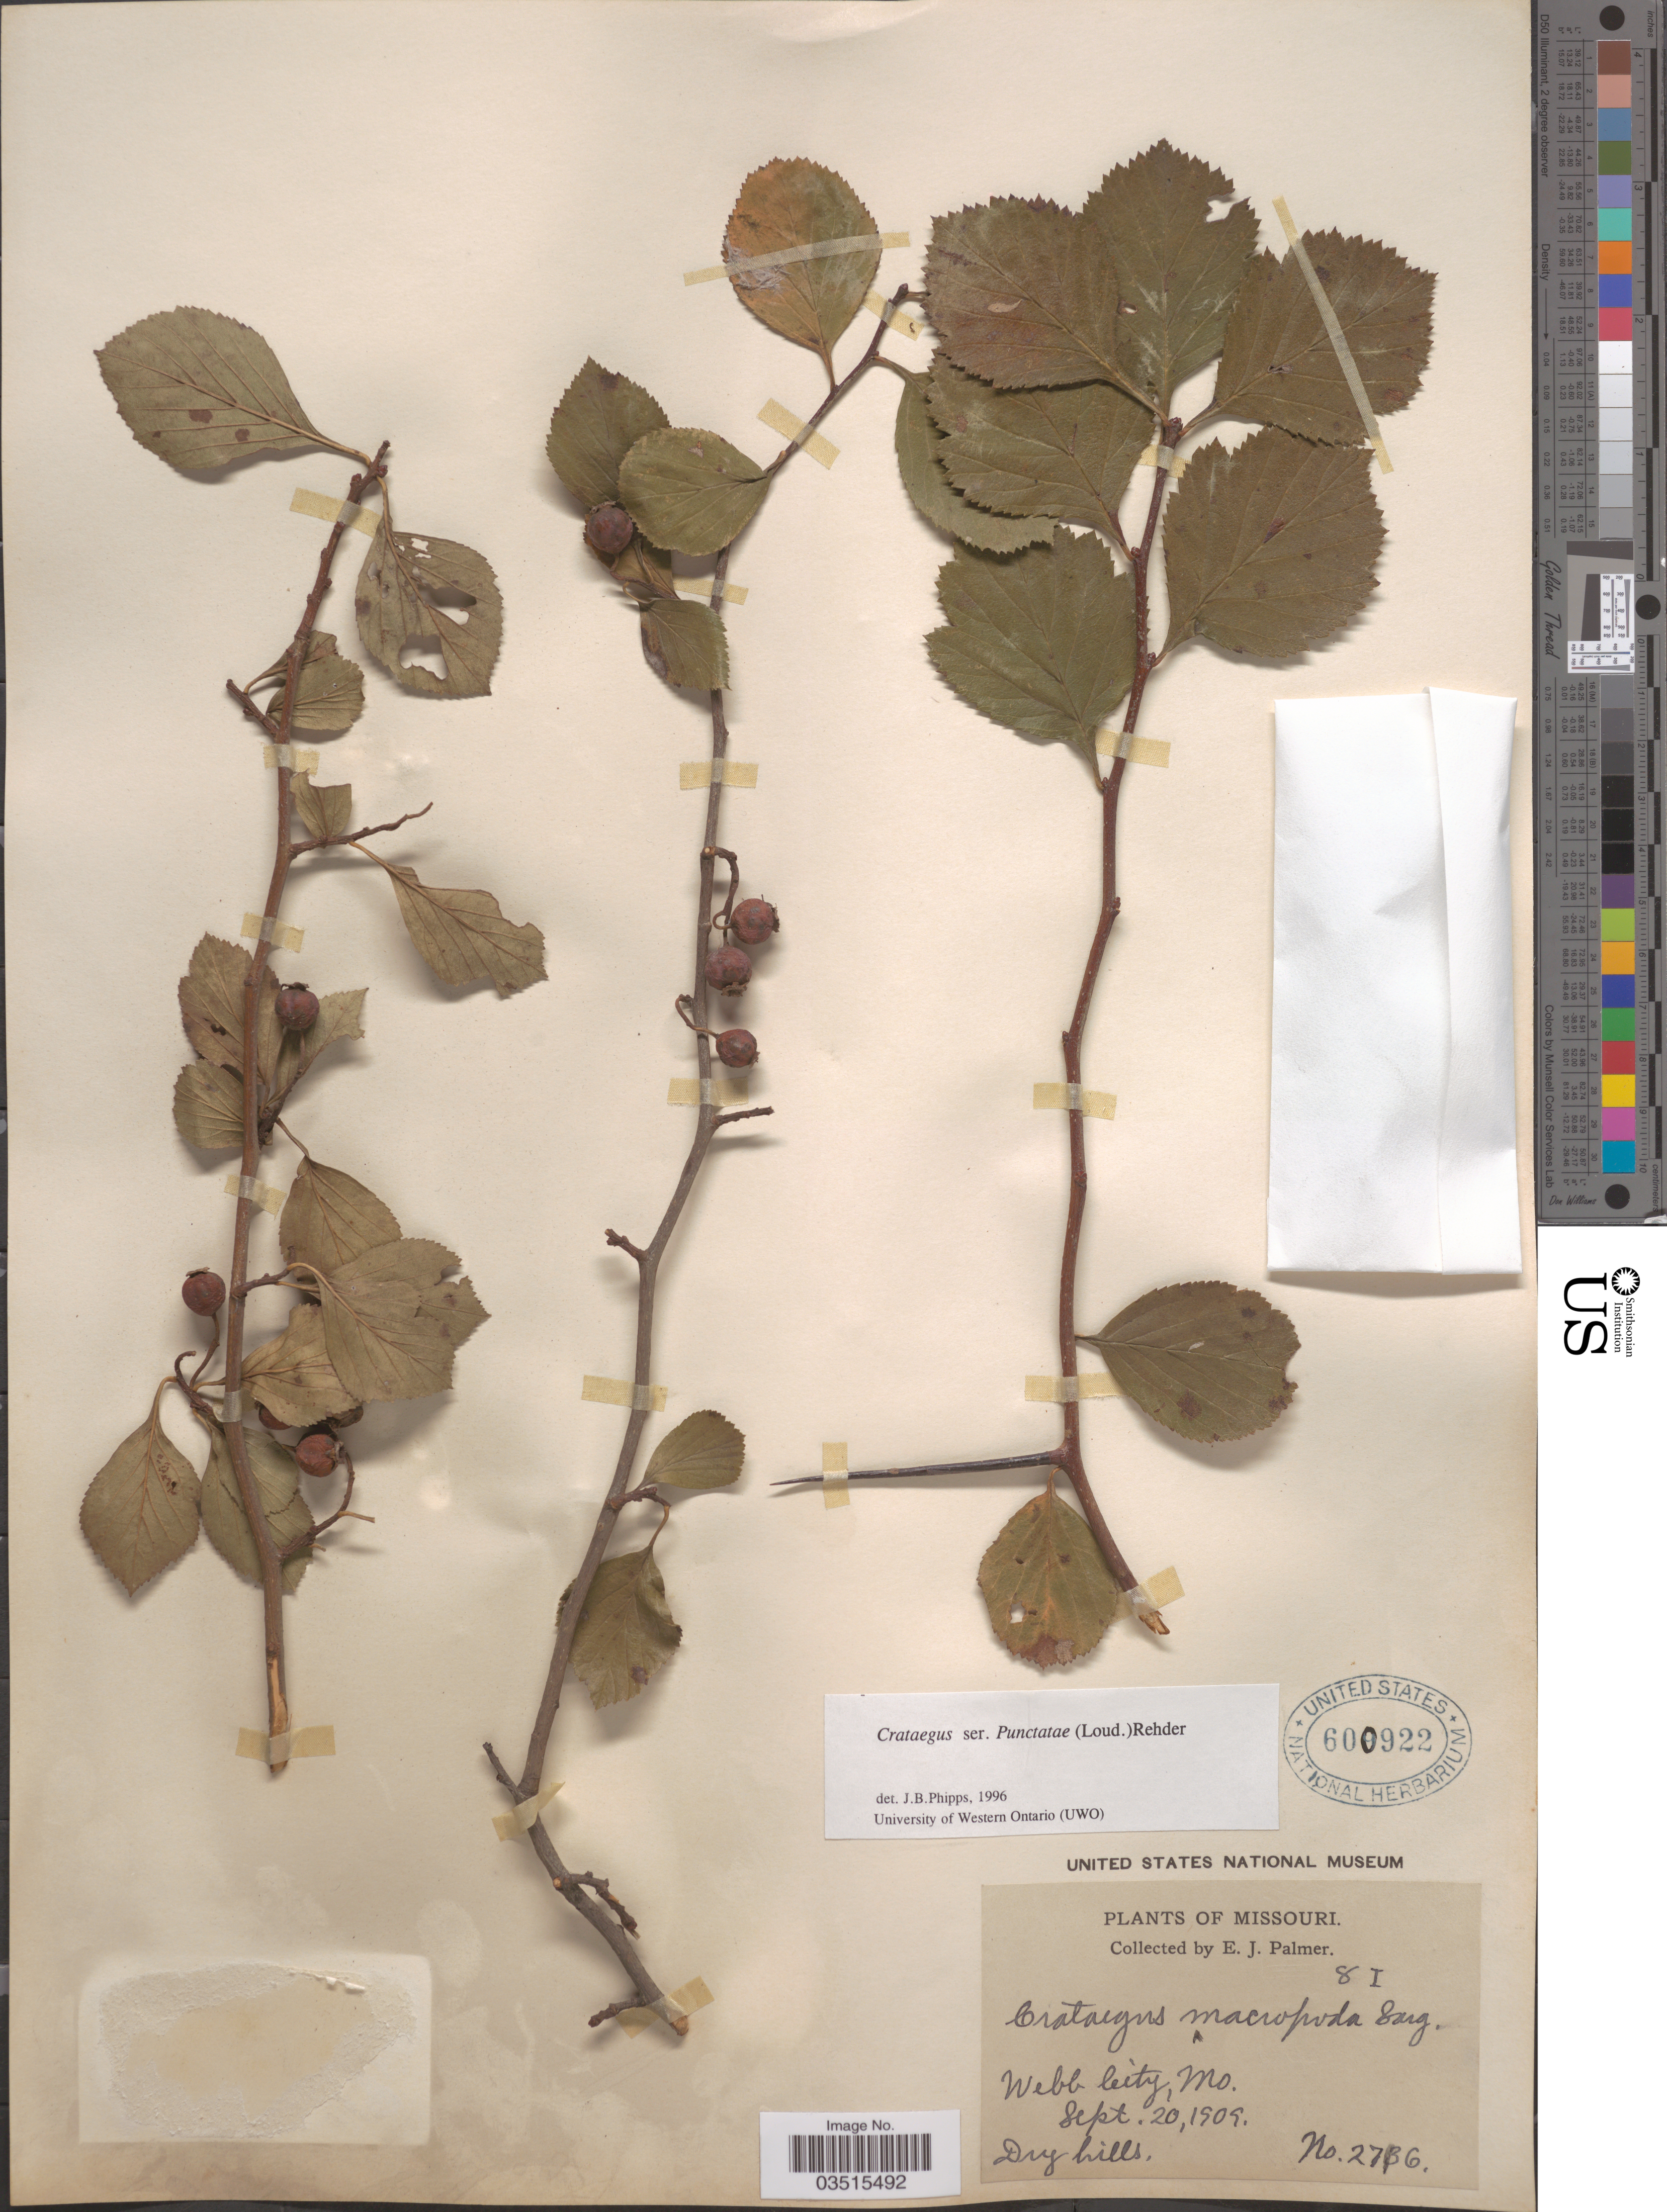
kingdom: Plantae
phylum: Tracheophyta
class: Magnoliopsida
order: Rosales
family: Rosaceae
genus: Crataegus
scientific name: Crataegus macropoda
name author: Sarg.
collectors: E. J. Palmer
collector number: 2736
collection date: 1909-09-20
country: United States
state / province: Missouri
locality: Webb City.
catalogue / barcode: US 600922